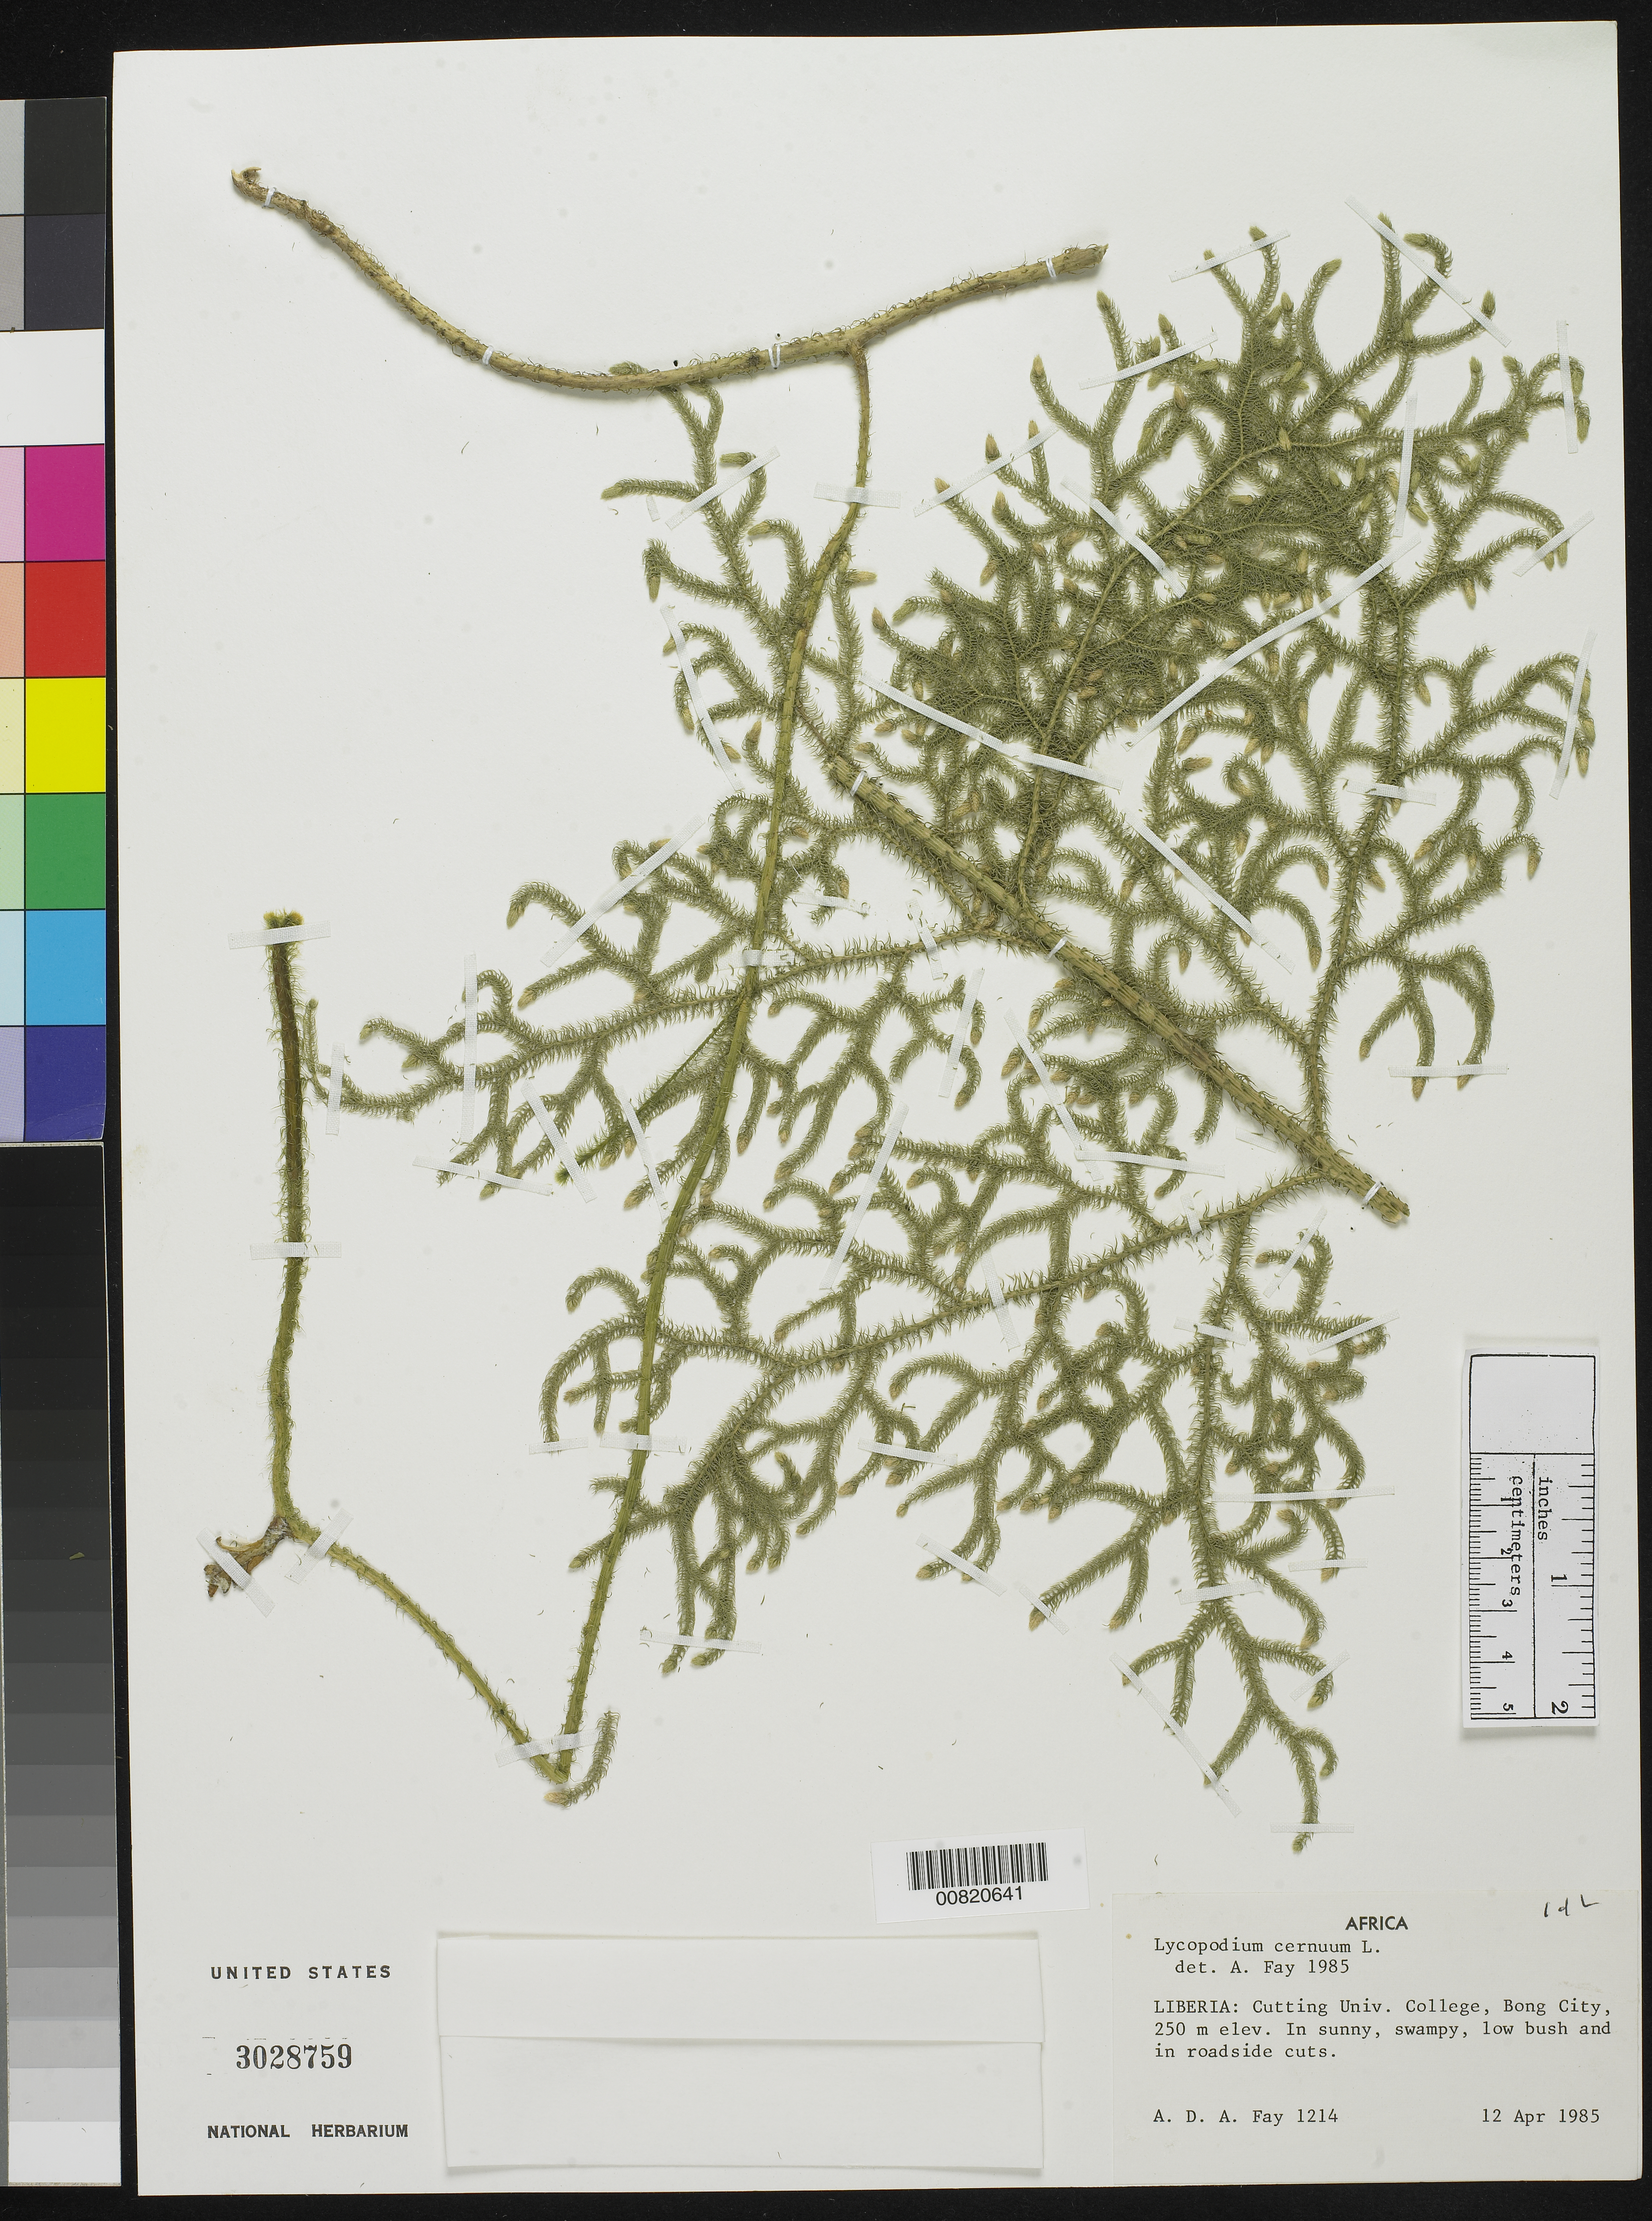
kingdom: Plantae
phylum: Tracheophyta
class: Lycopodiopsida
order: Lycopodiales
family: Lycopodiaceae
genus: Palhinhaea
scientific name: Palhinhaea cernua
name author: (L.) Vasc. & Franco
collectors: A. Fay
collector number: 1214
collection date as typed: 12 Apr 1985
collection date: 1985-04-12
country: Liberia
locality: Cuttington Univ. College, Bong City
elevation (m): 250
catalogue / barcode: US 3028759